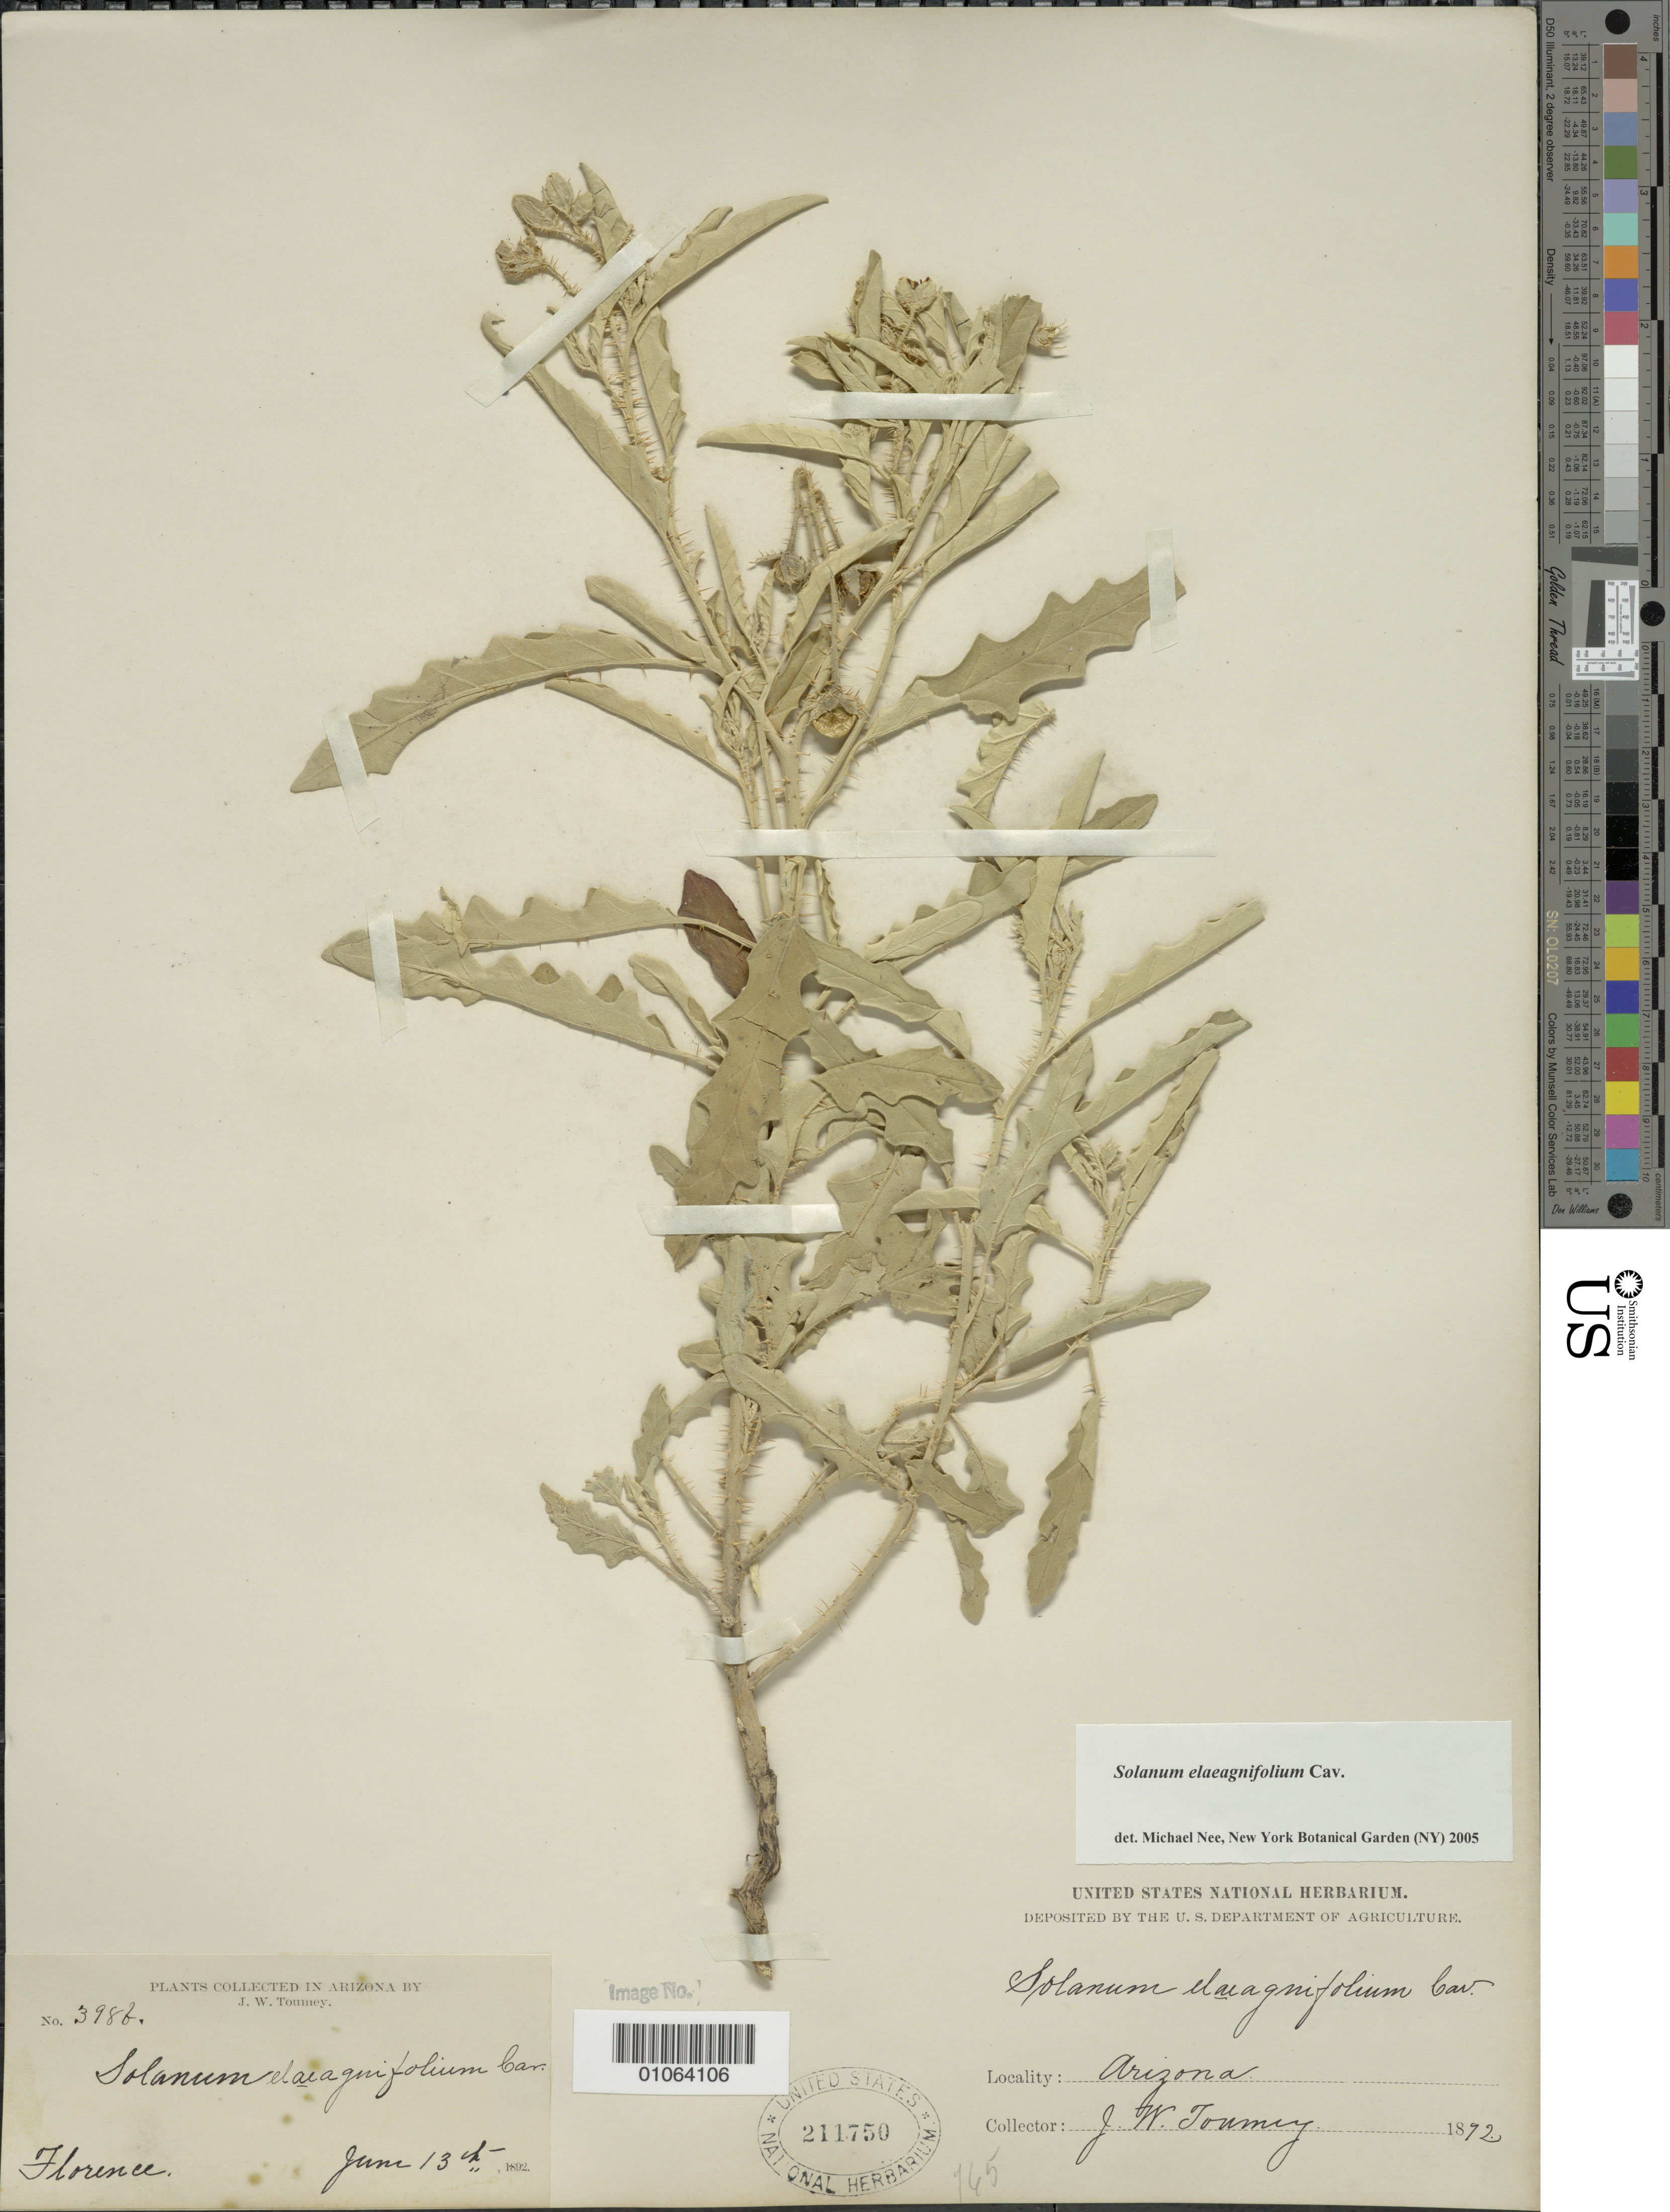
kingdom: Plantae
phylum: Tracheophyta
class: Magnoliopsida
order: Solanales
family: Solanaceae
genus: Solanum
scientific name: Solanum elaeagnifolium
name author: Cav.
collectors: J. W. Toumey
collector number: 3986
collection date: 1892-06-13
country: United States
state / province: Arizona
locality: Florence.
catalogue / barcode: US 211750